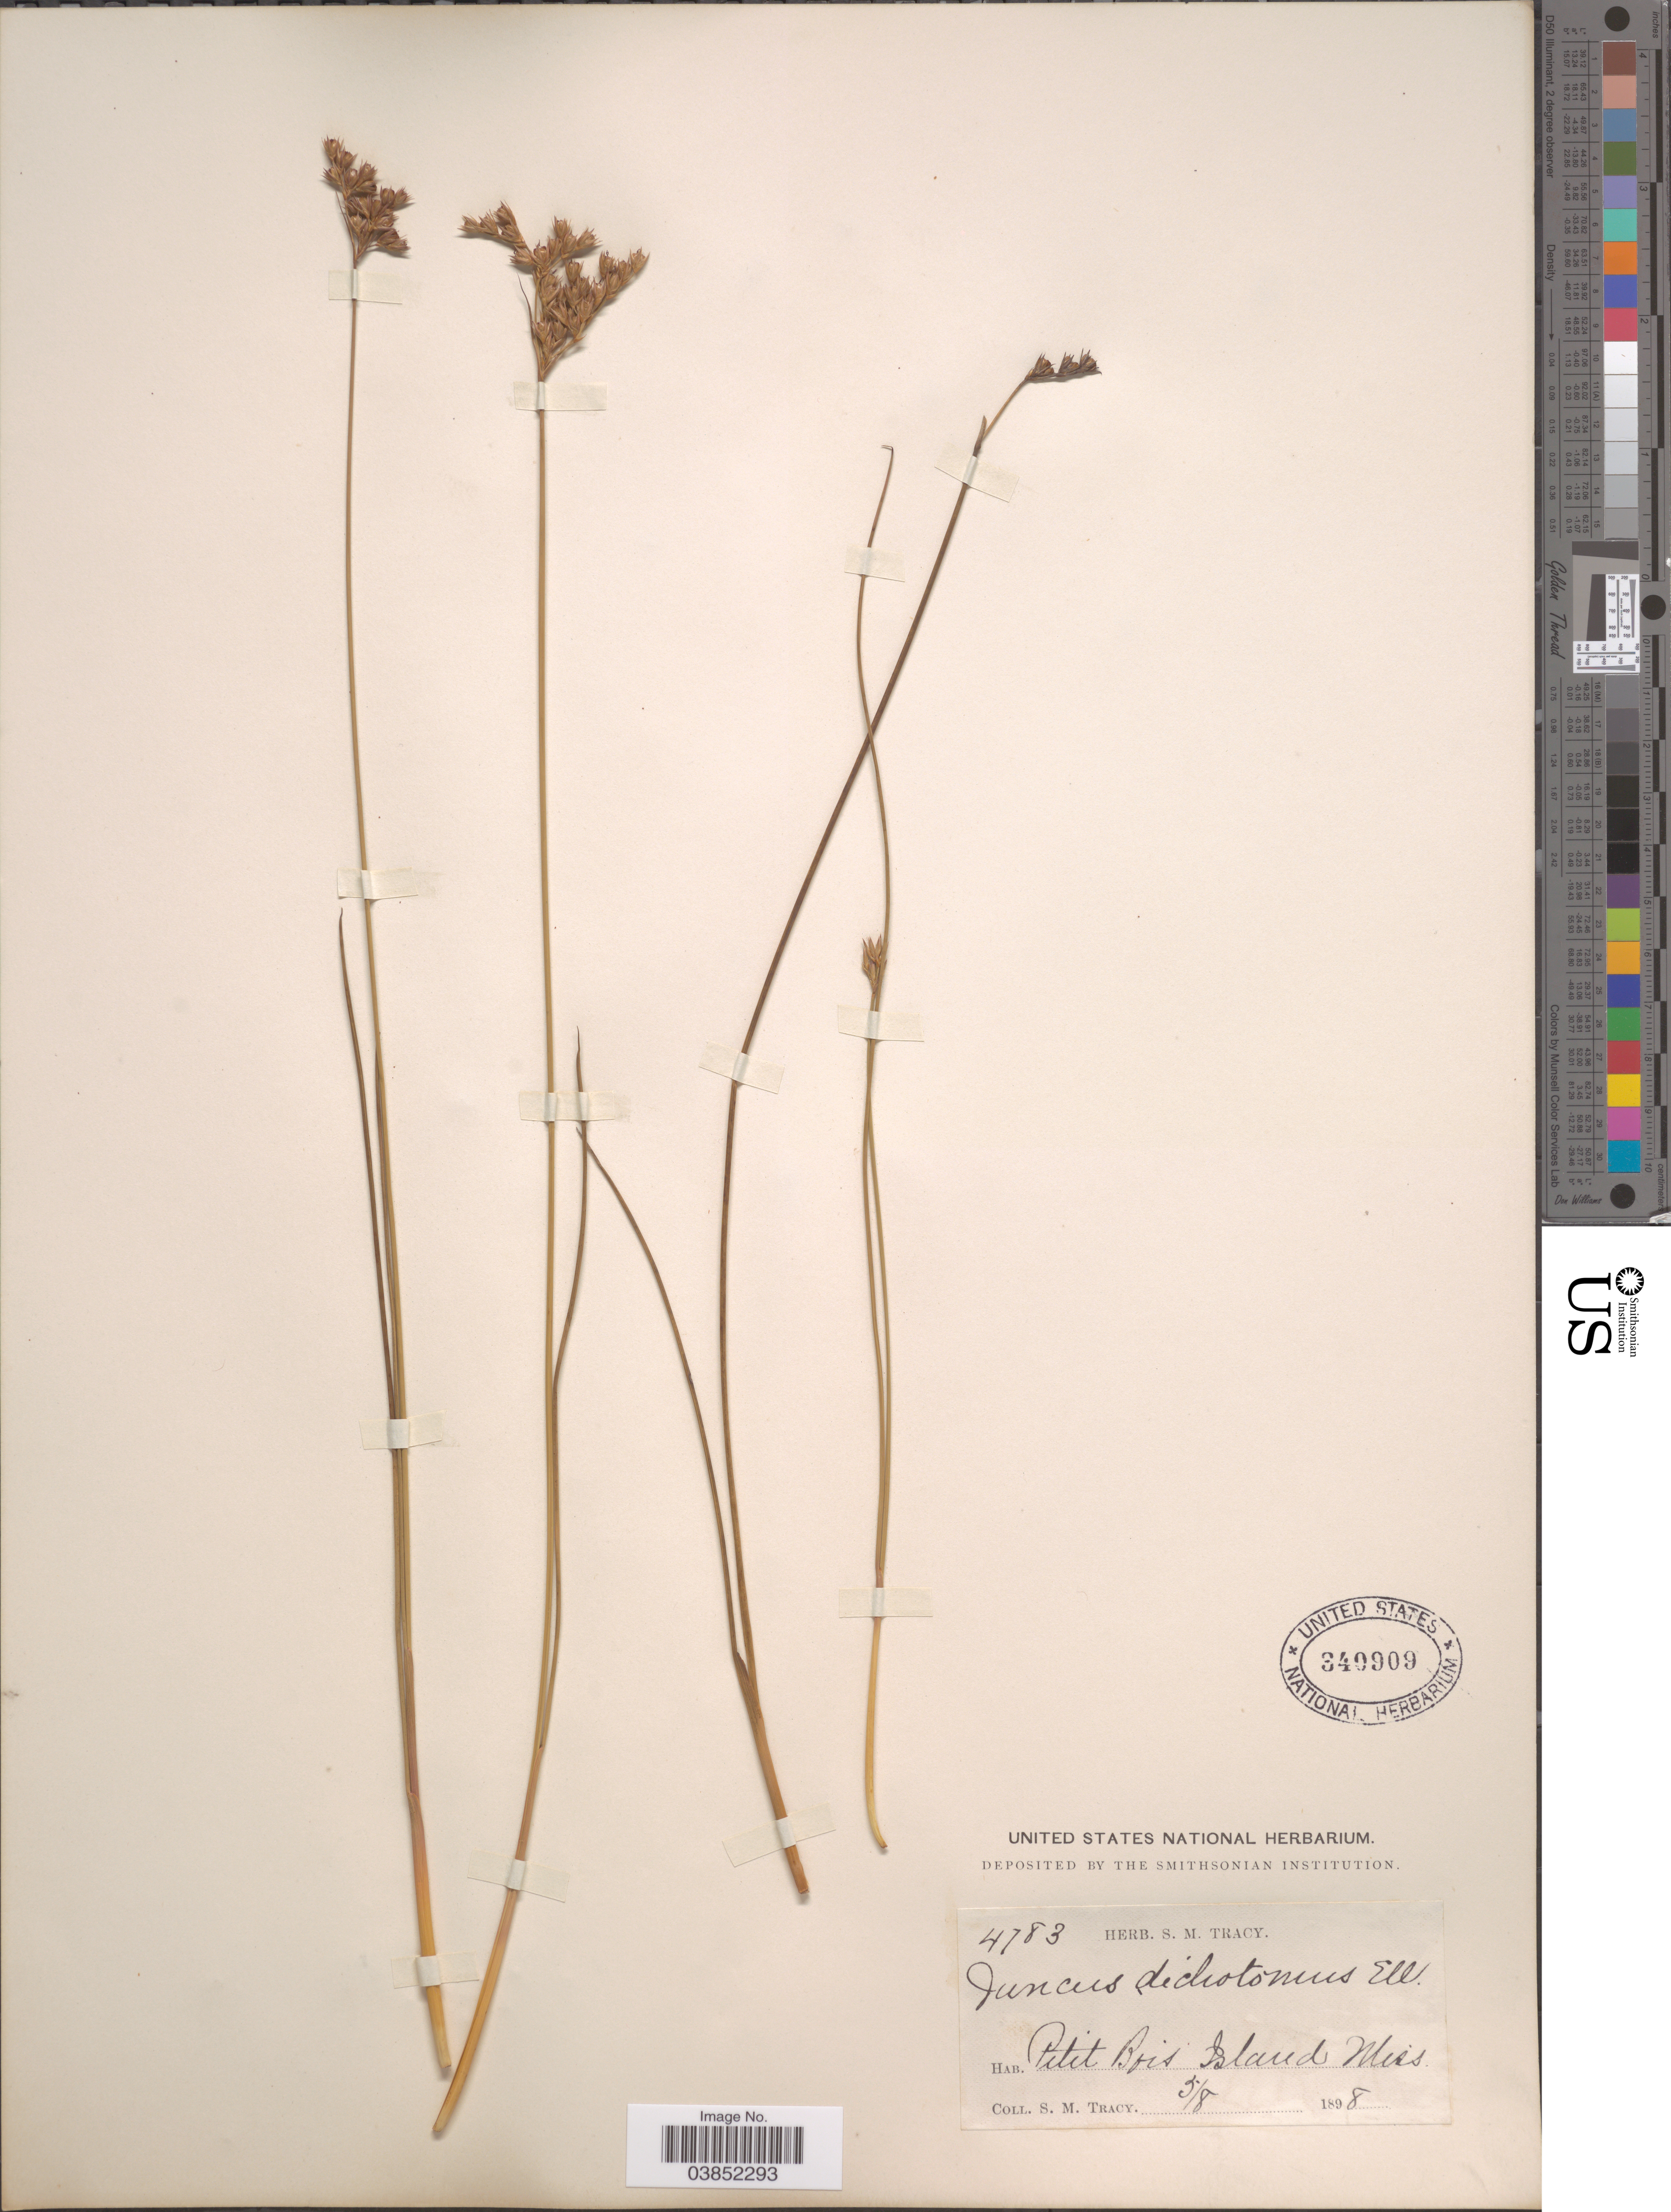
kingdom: Plantae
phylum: Tracheophyta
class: Liliopsida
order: Poales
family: Juncaceae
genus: Juncus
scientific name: Juncus dichotomus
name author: Elliott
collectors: S. M. Tracy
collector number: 4783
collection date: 1898-05-08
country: United States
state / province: Mississippi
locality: Petit Bois Island.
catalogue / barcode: US 340909